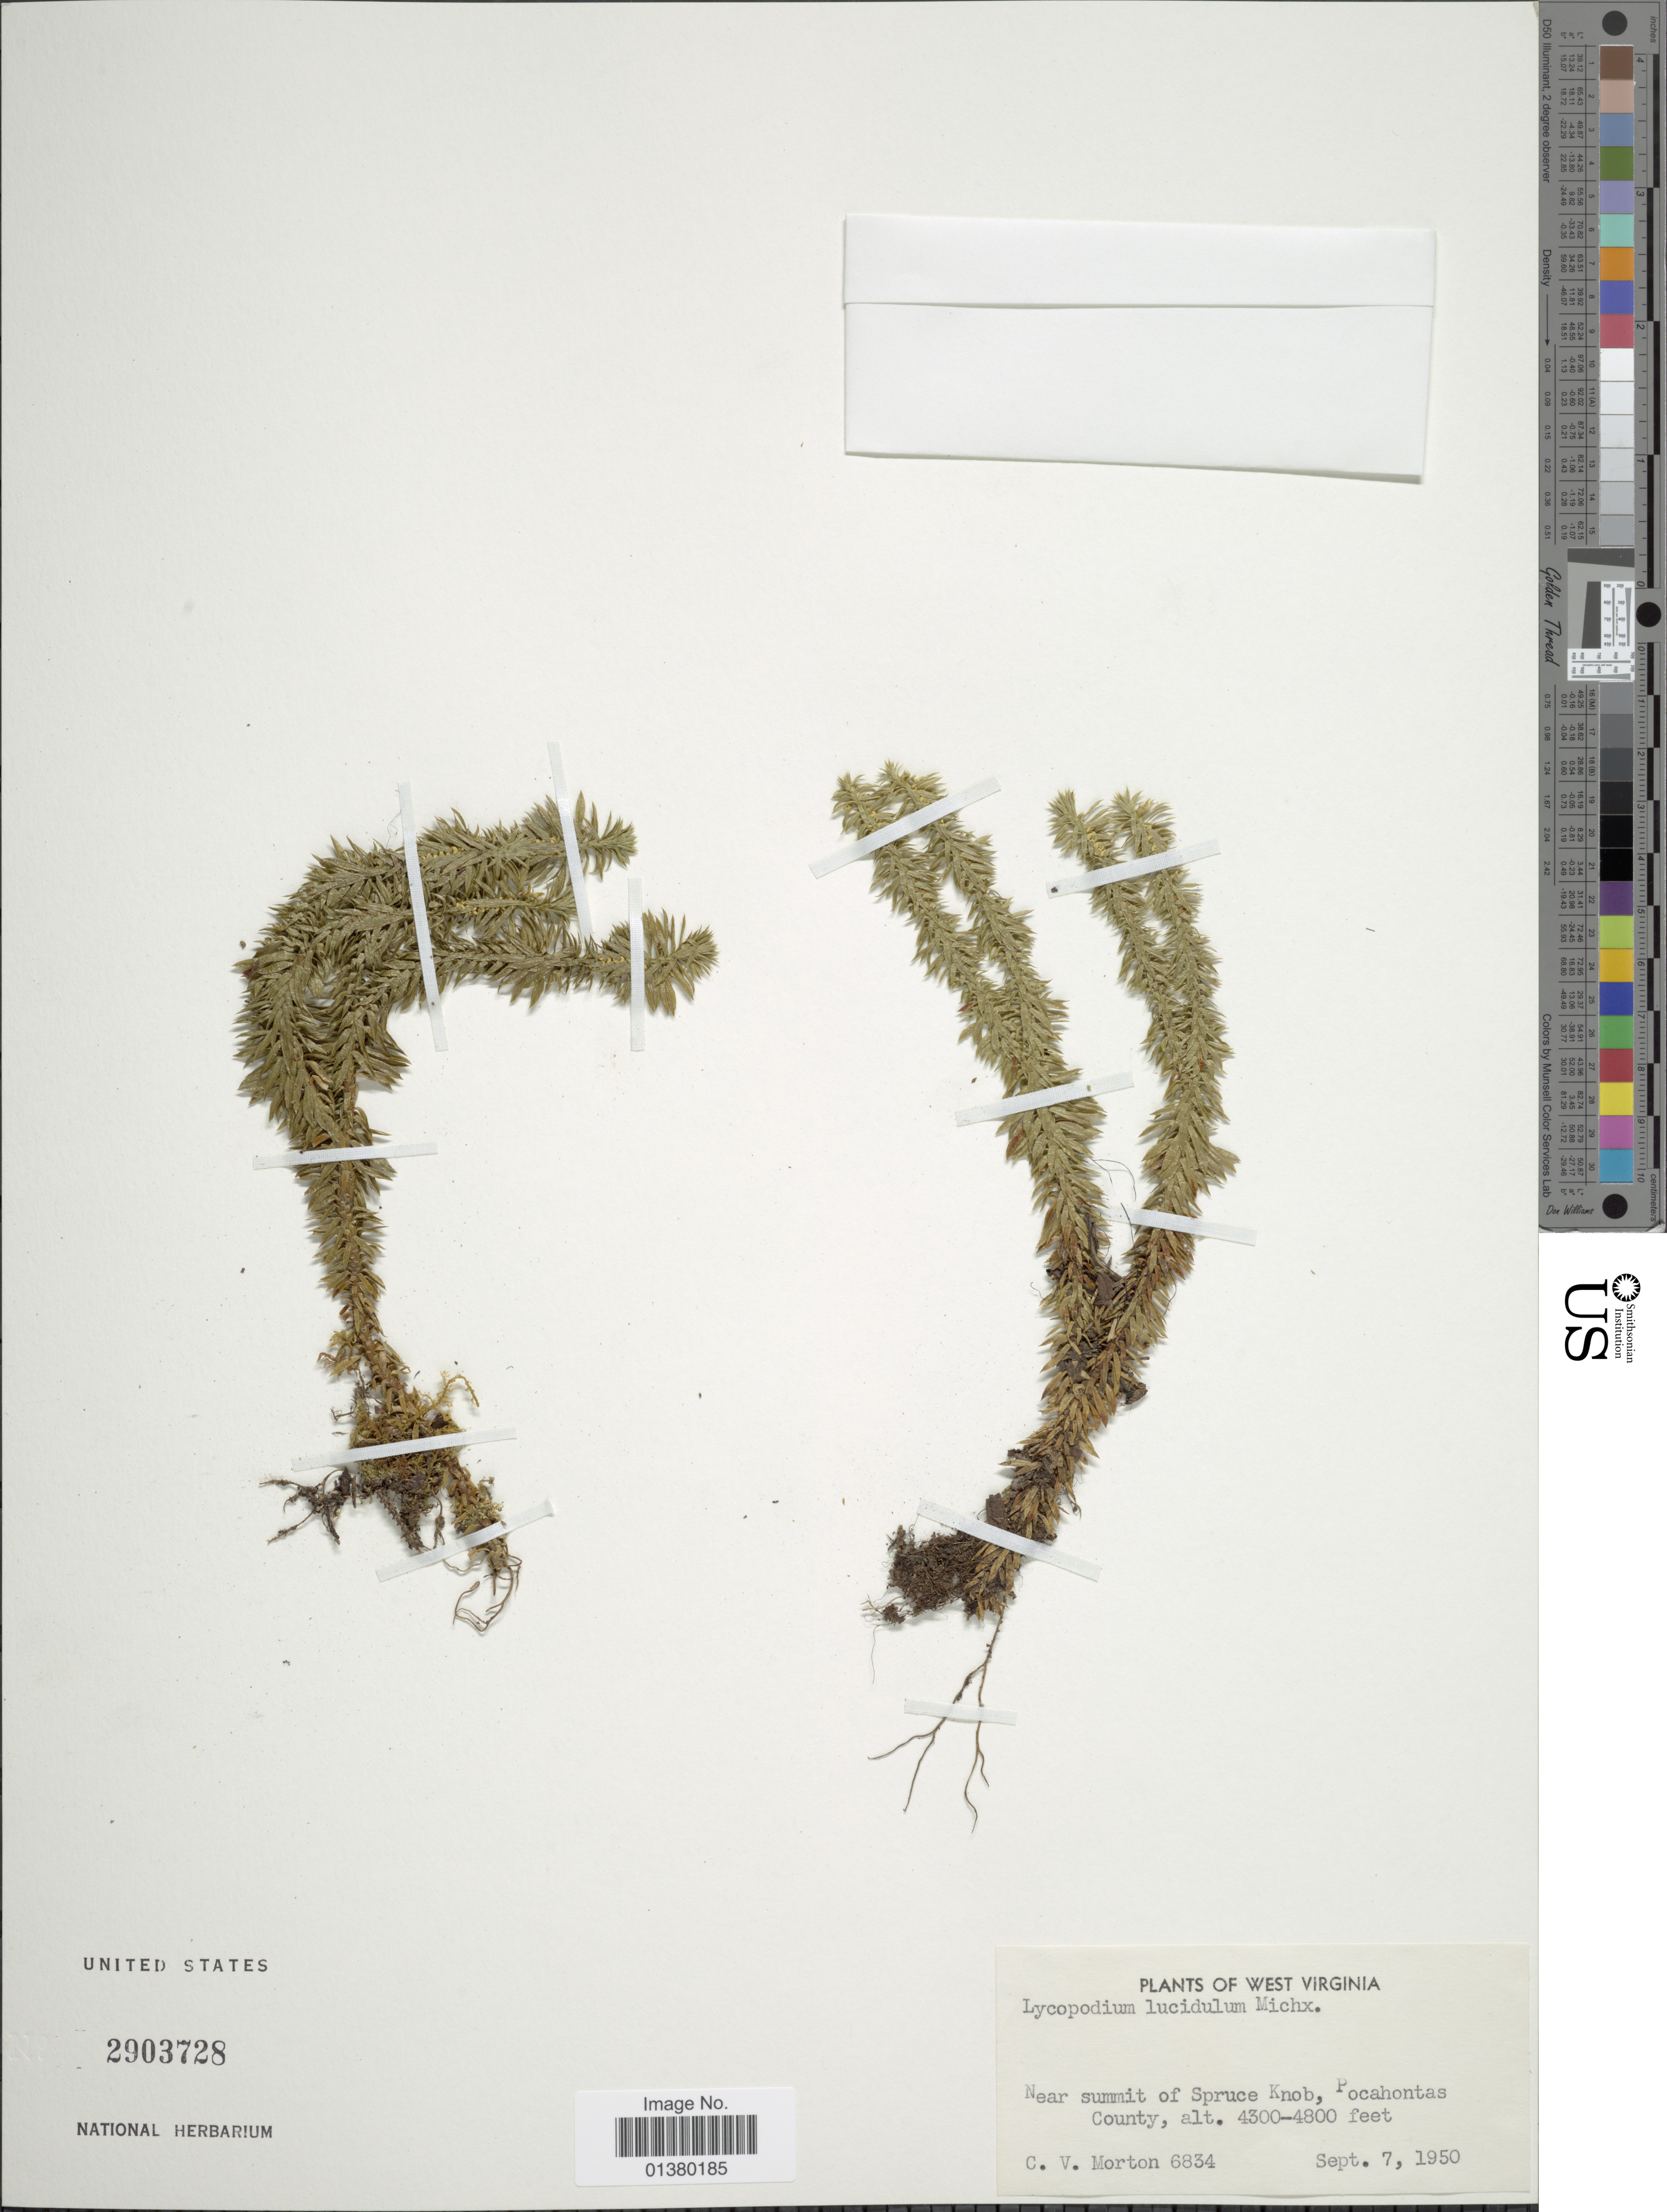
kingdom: Plantae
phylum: Tracheophyta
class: Lycopodiopsida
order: Lycopodiales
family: Lycopodiaceae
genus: Huperzia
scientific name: Huperzia lucidula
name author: (Michx.) Trevis.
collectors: C. V. Morton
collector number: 6834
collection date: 1950-09-07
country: United States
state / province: West Virginia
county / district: Pocahontas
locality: Near summit of Spruce Knob, Pocahontas County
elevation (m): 1311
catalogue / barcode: US 2903728